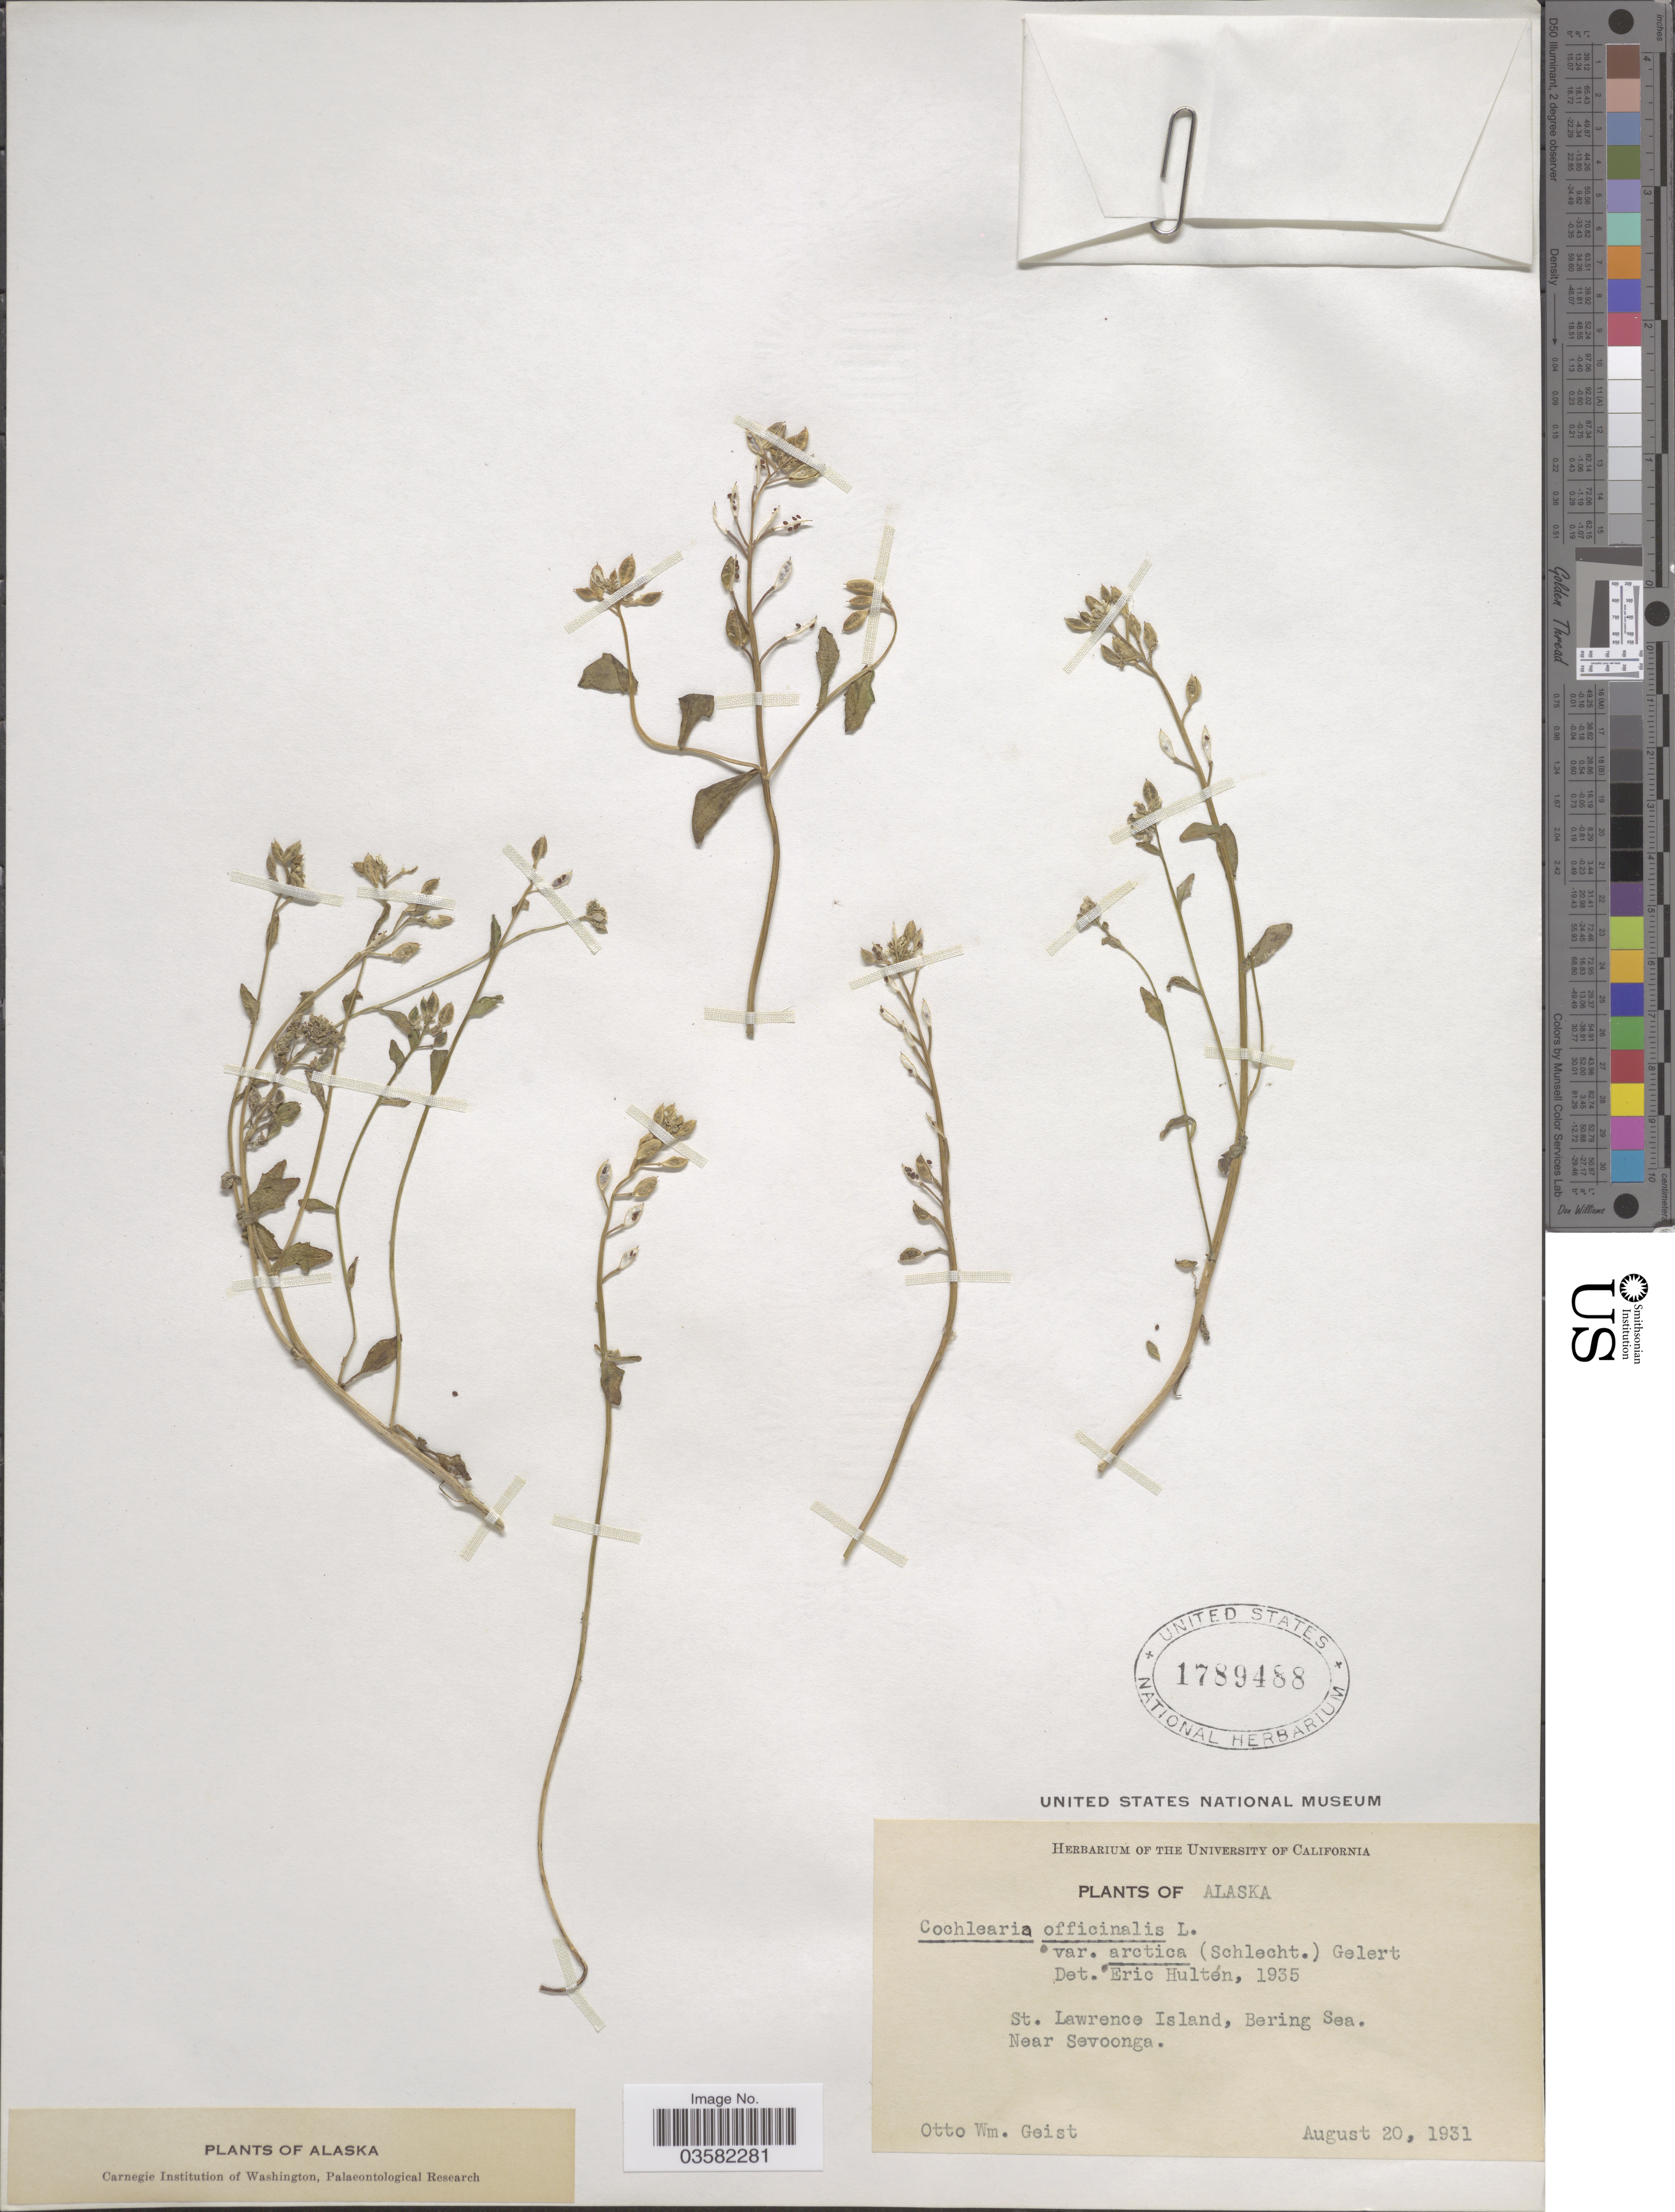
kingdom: Plantae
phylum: Tracheophyta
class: Magnoliopsida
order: Brassicales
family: Brassicaceae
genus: Cochlearia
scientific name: Cochlearia officinalis subsp. arctica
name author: (Schltdl. ex DC.) Hultén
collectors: O. Geist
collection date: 1931-08-20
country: United States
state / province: Alaska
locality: St. Lawrence Island, Bering Sea. Near Sevoonga.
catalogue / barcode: US 1789488